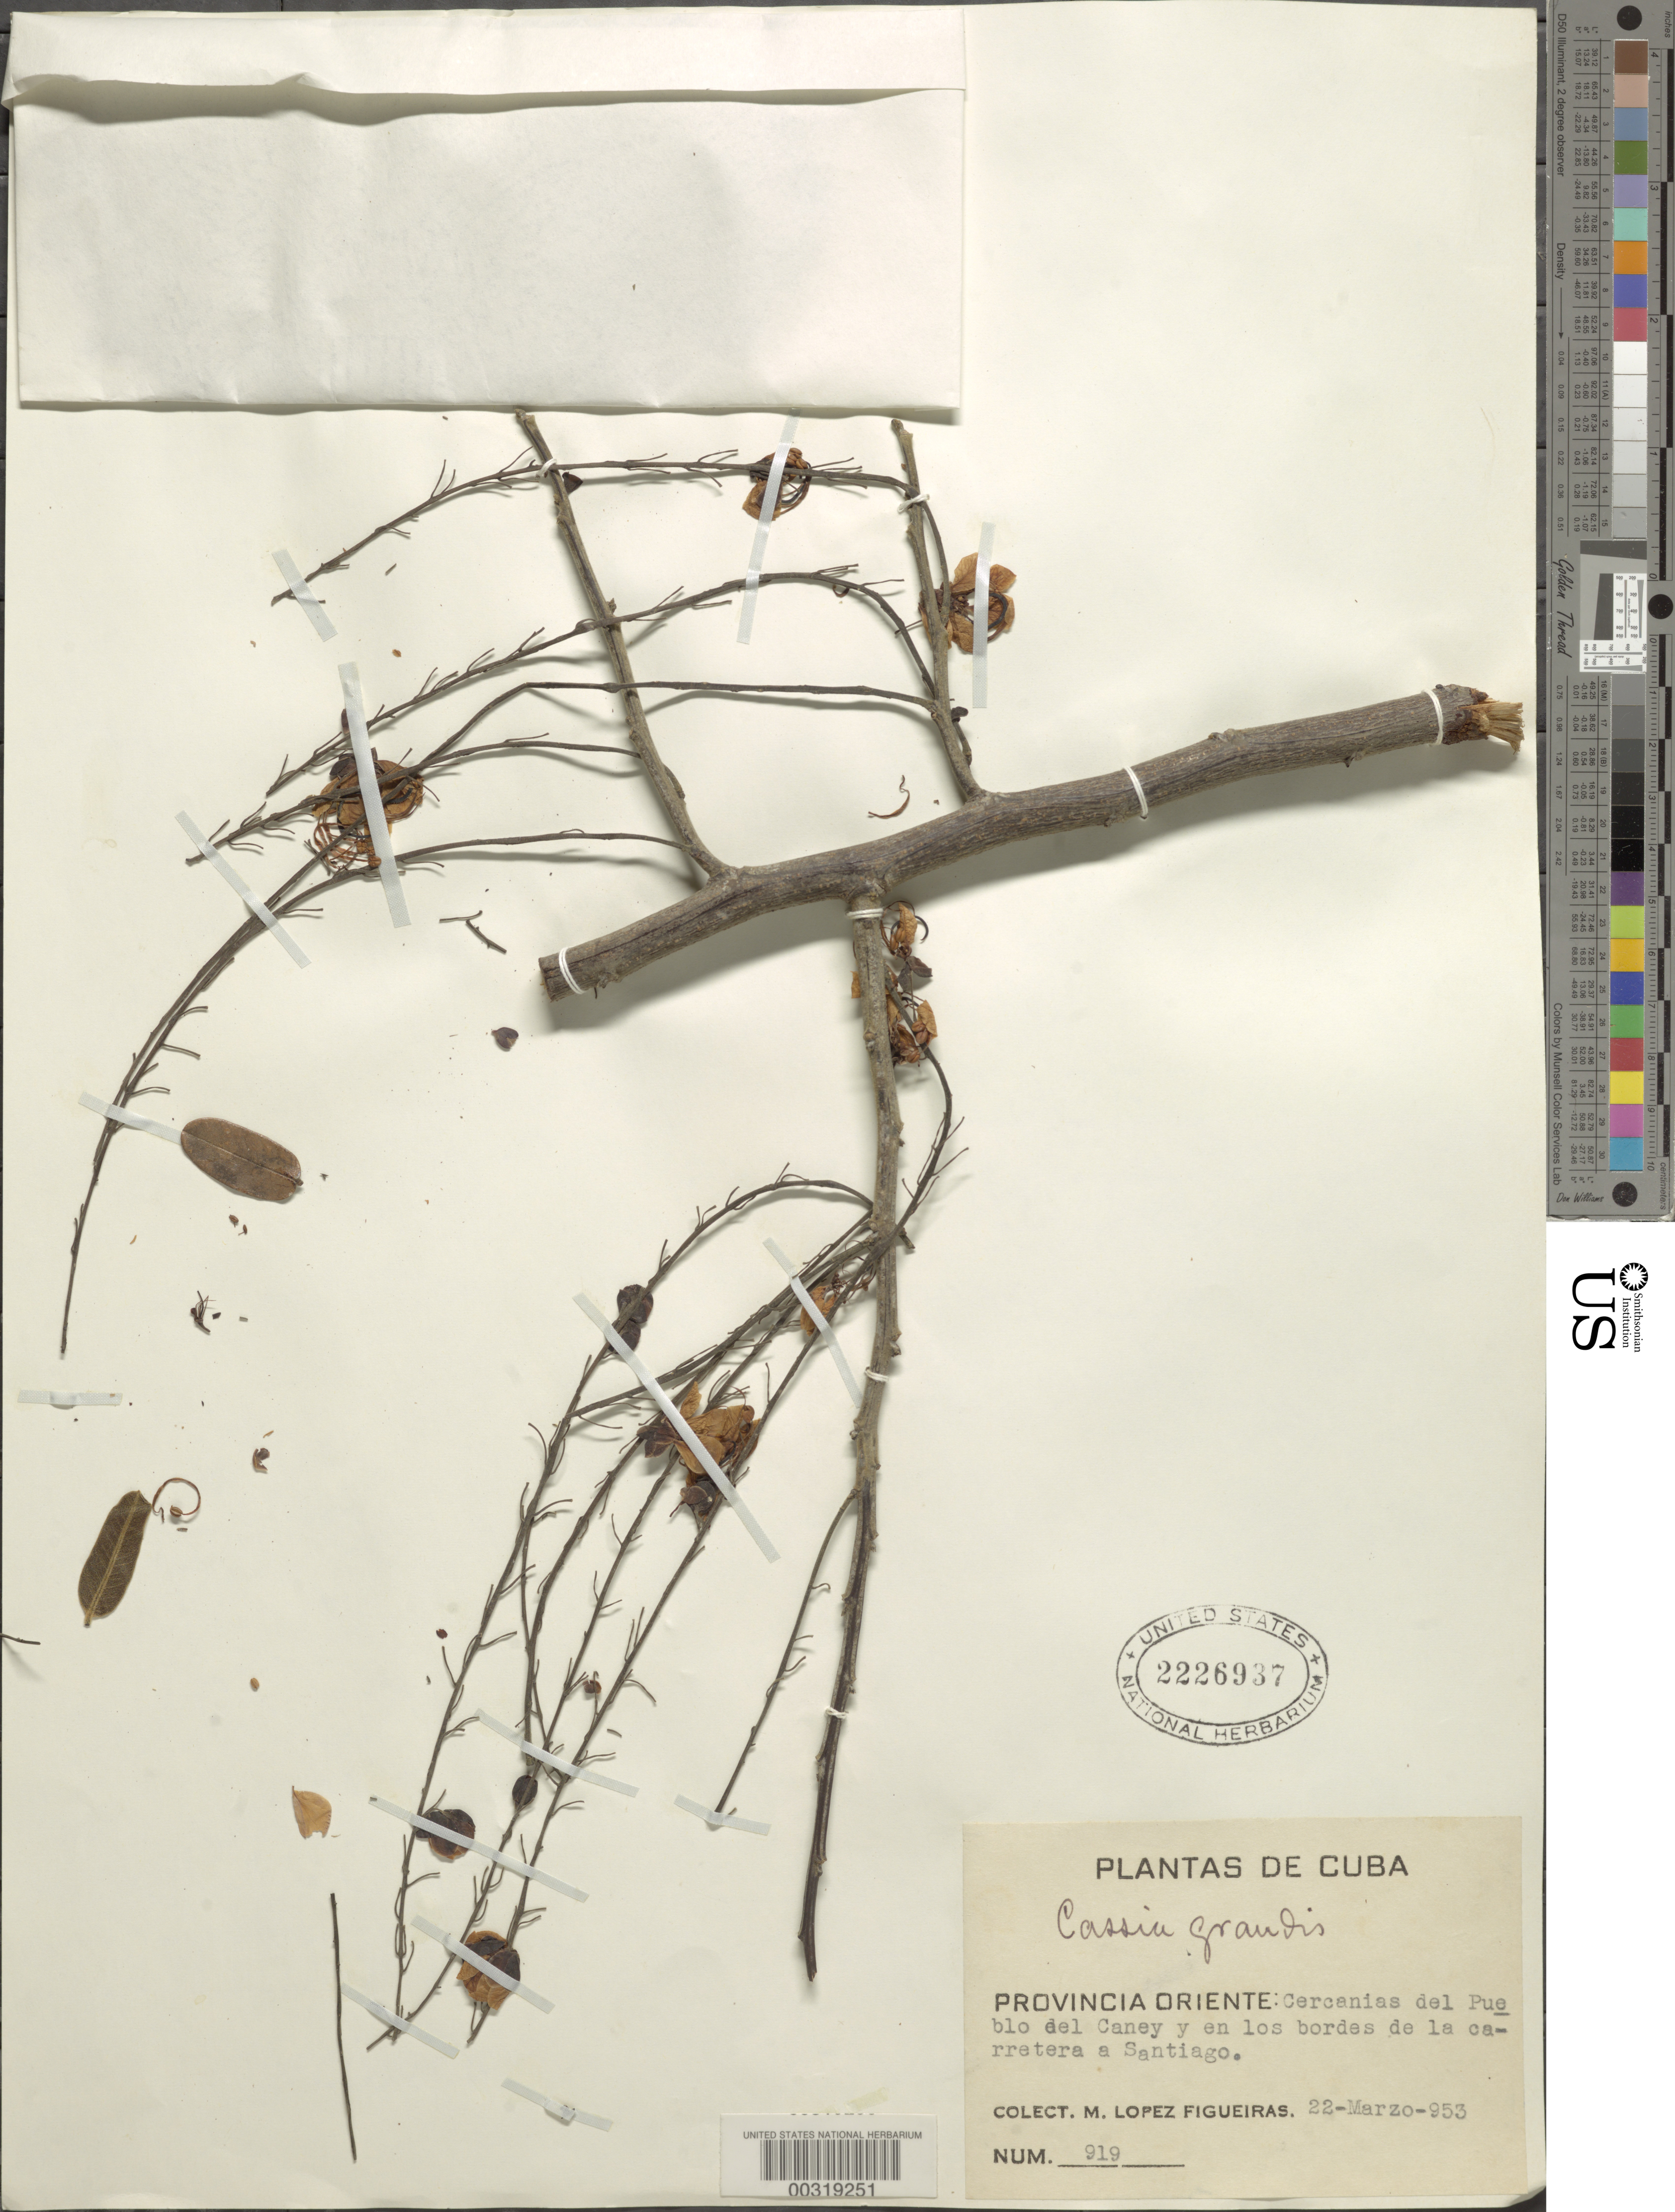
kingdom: Plantae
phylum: Tracheophyta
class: Magnoliopsida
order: Fabales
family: Fabaceae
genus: Cassia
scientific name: Cassia grandis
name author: L. f.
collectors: M. López Figueiras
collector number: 919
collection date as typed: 22 Mar 1953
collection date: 1953-03-22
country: Cuba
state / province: Oriente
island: Greater Antilles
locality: Outskirts of pueblo del caney and along the side of the road to santiago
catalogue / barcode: US 2226937